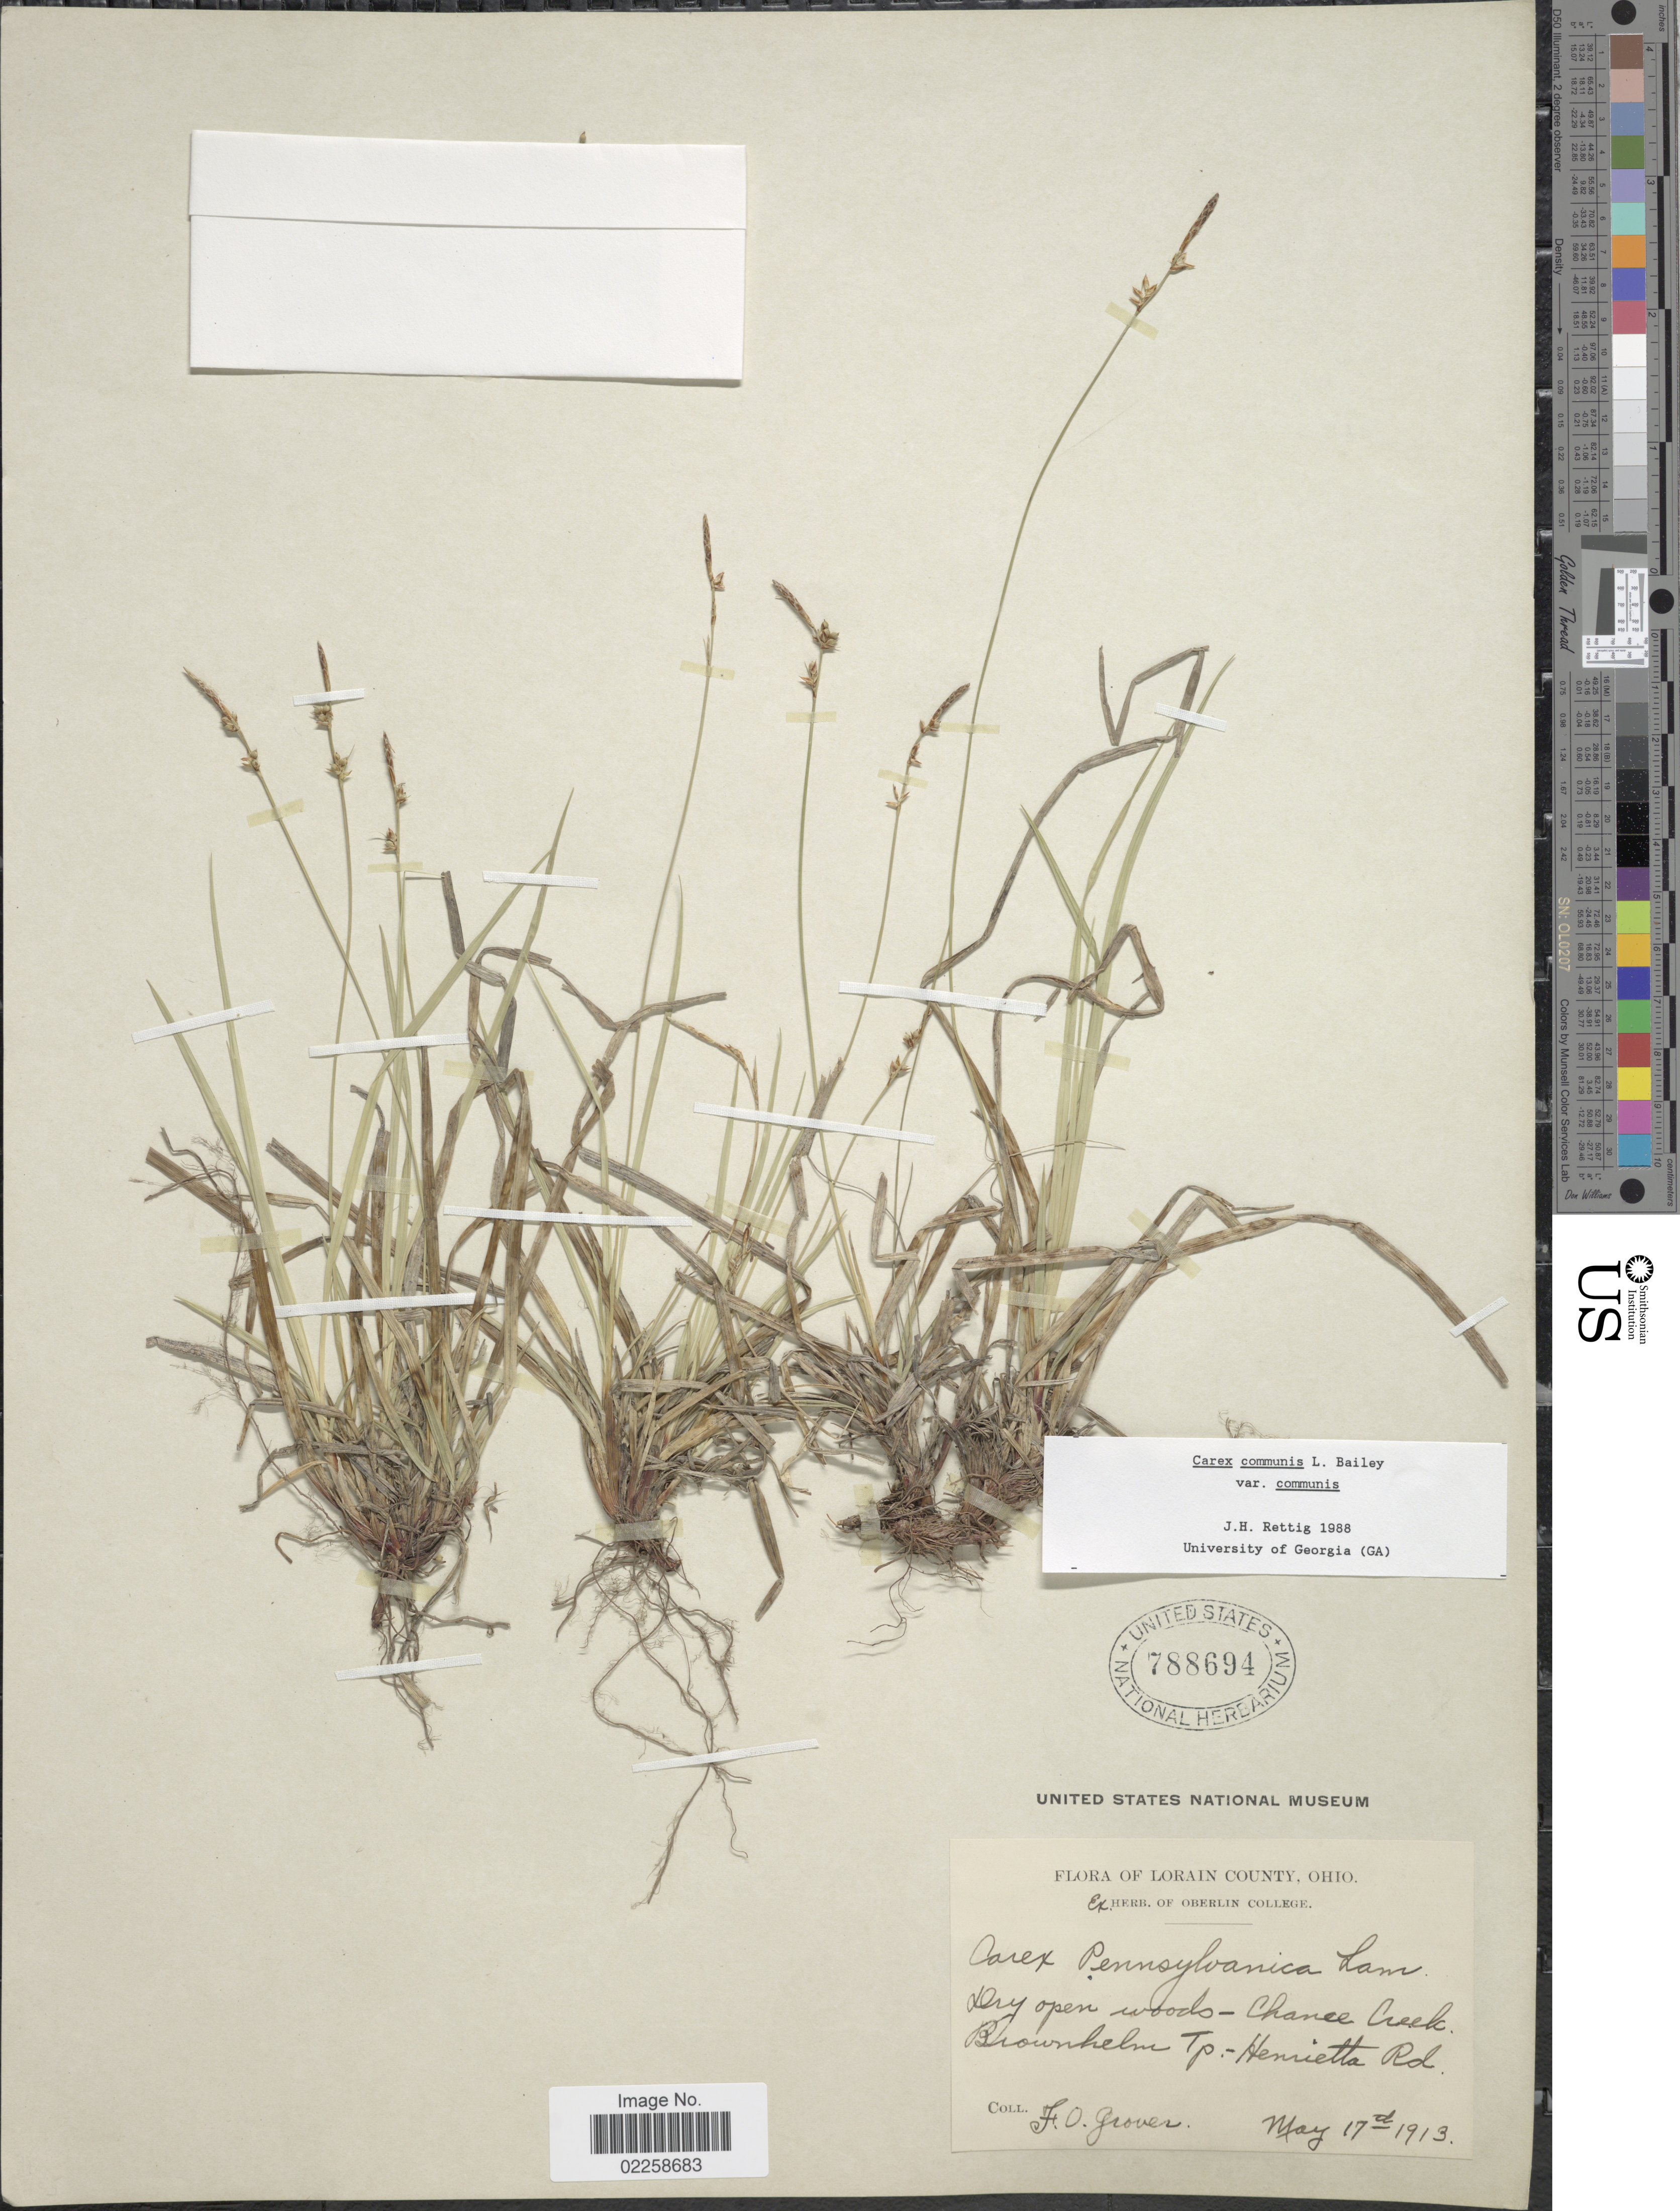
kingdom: Plantae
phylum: Tracheophyta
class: Liliopsida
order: Poales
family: Cyperaceae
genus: Carex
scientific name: Carex communis var. communis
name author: L.H. Bailey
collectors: F. Grover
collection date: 1913-05-17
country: United States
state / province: Ohio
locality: Lorain County,Brownhelm Tp., Henrietta Rd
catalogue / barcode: US 788694